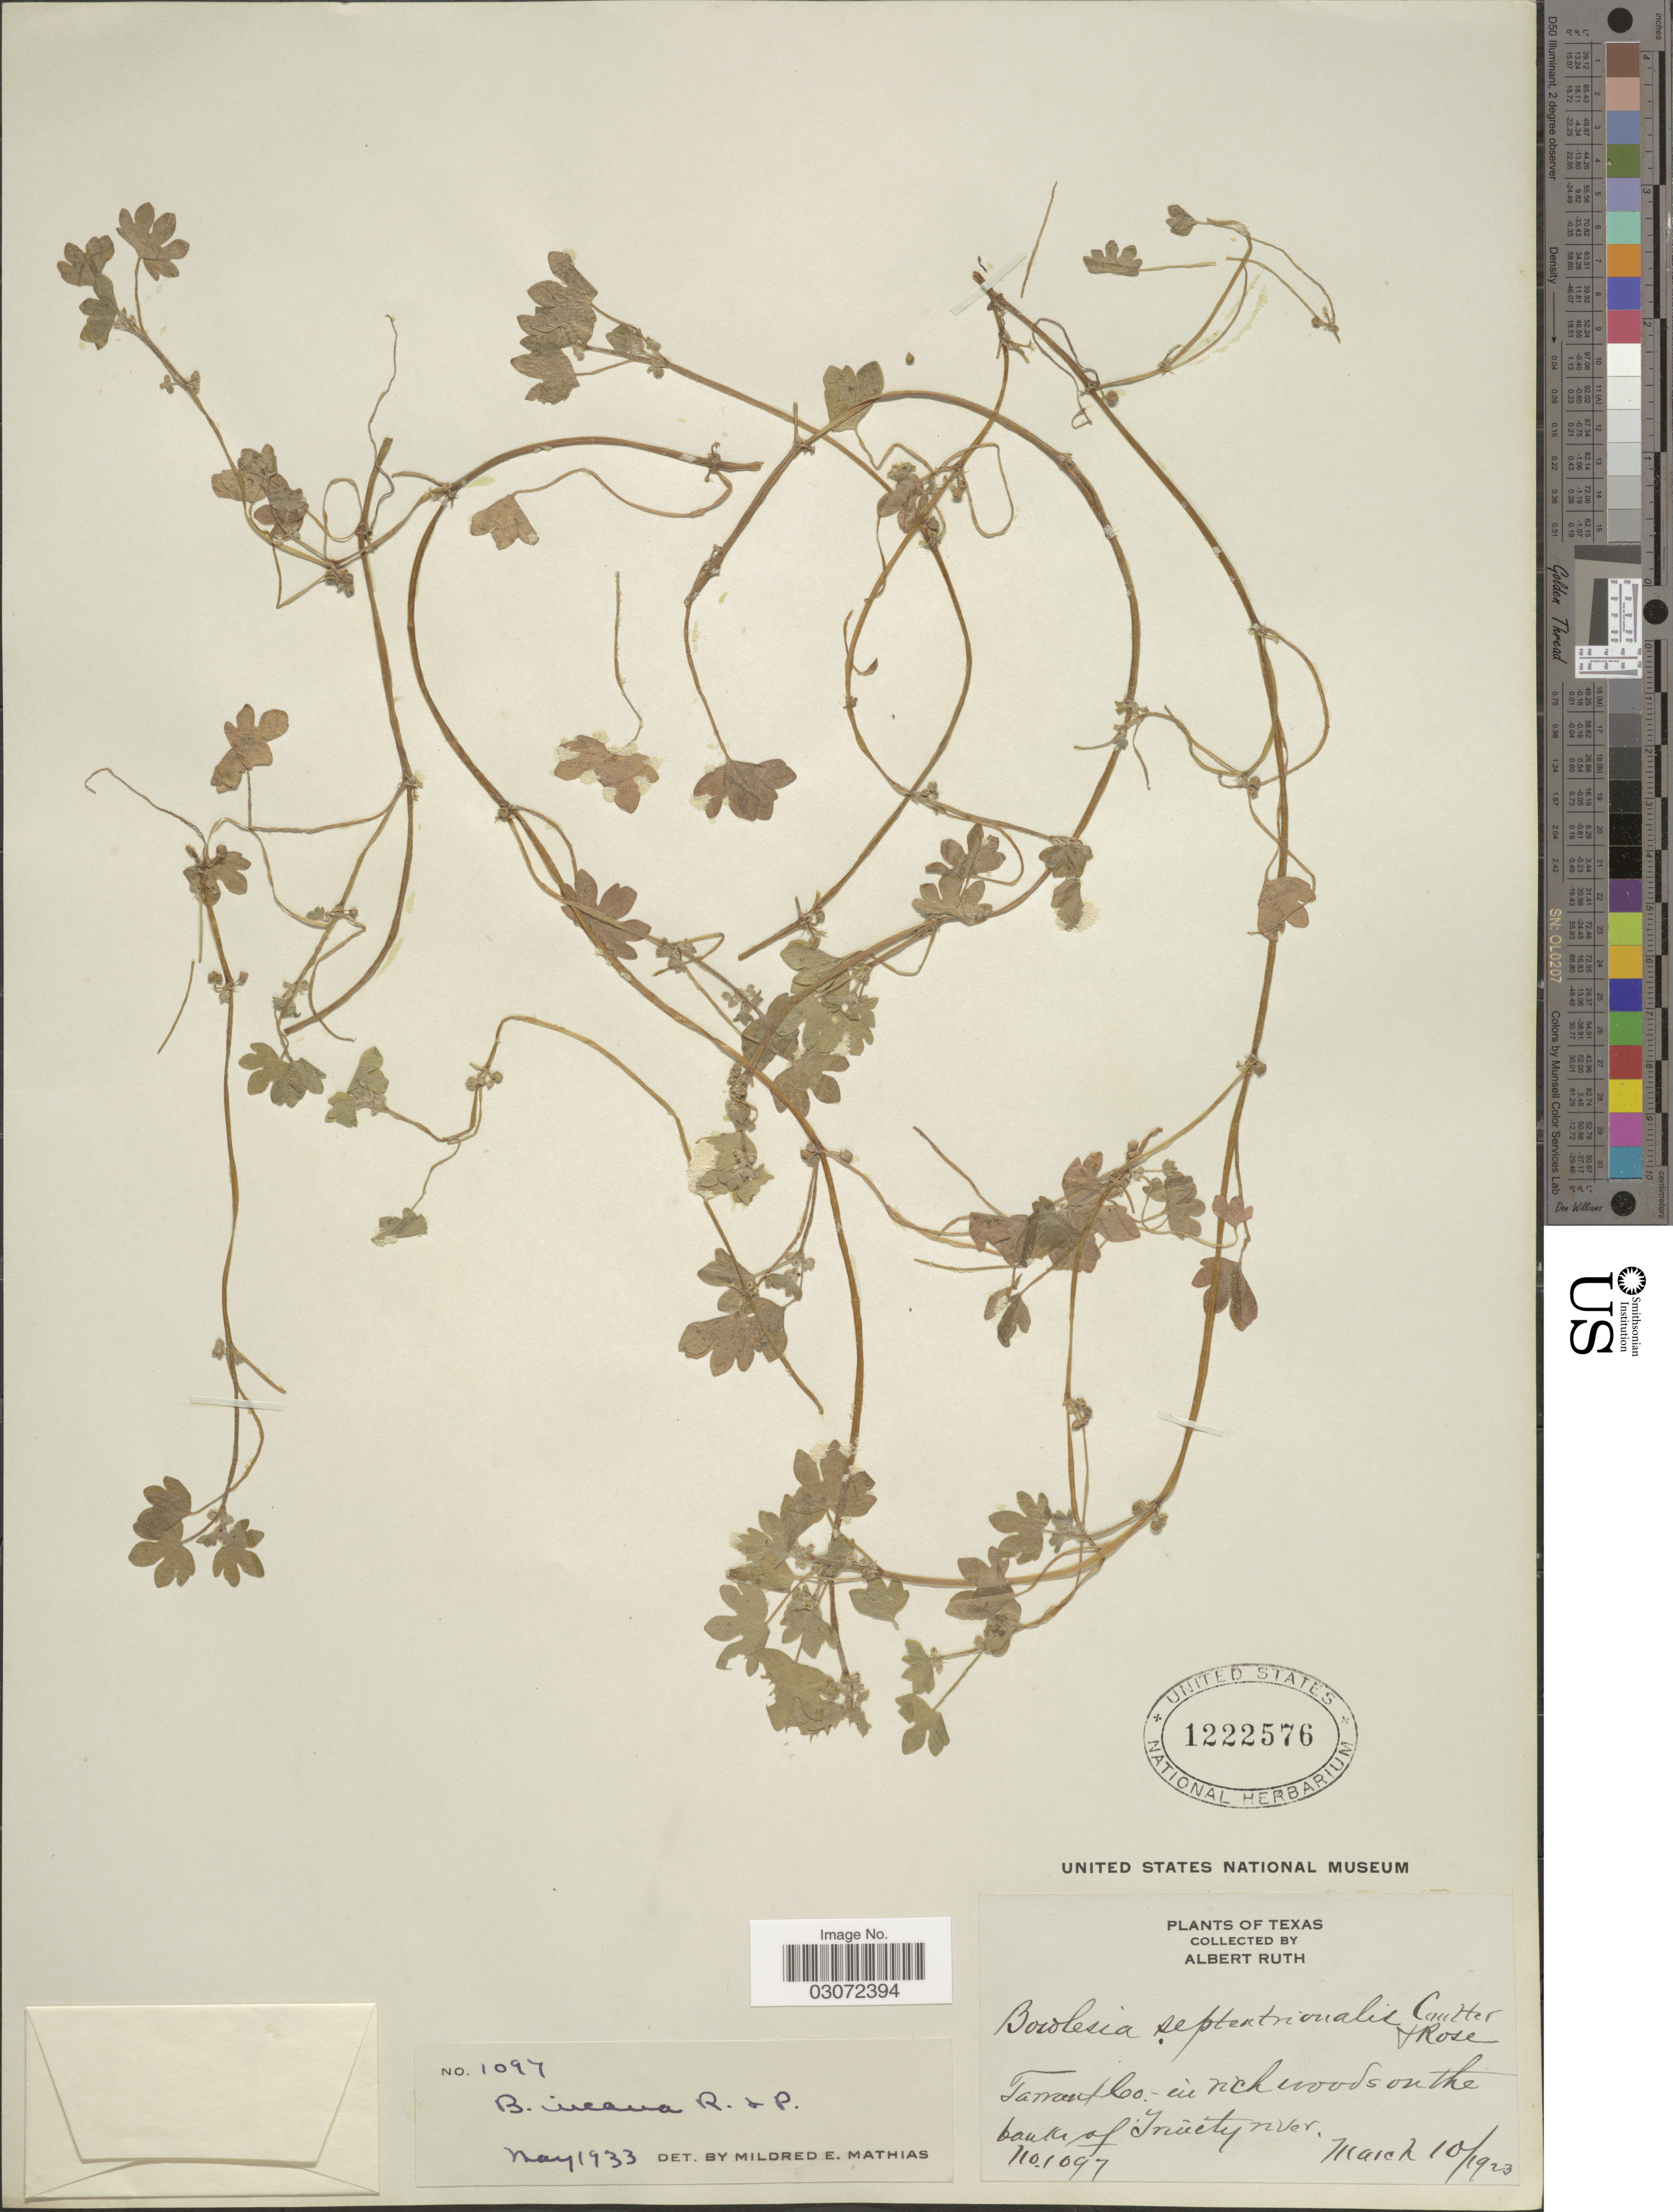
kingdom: Plantae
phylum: Tracheophyta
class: Magnoliopsida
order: Apiales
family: Apiaceae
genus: Bowlesia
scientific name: Bowlesia incana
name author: Ruiz & Pav.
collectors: A. Ruth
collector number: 1097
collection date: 1923-03-10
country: United States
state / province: Texas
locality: Tarrant Co. in rich woods on the banks of Trinity river.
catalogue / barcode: US 1222576